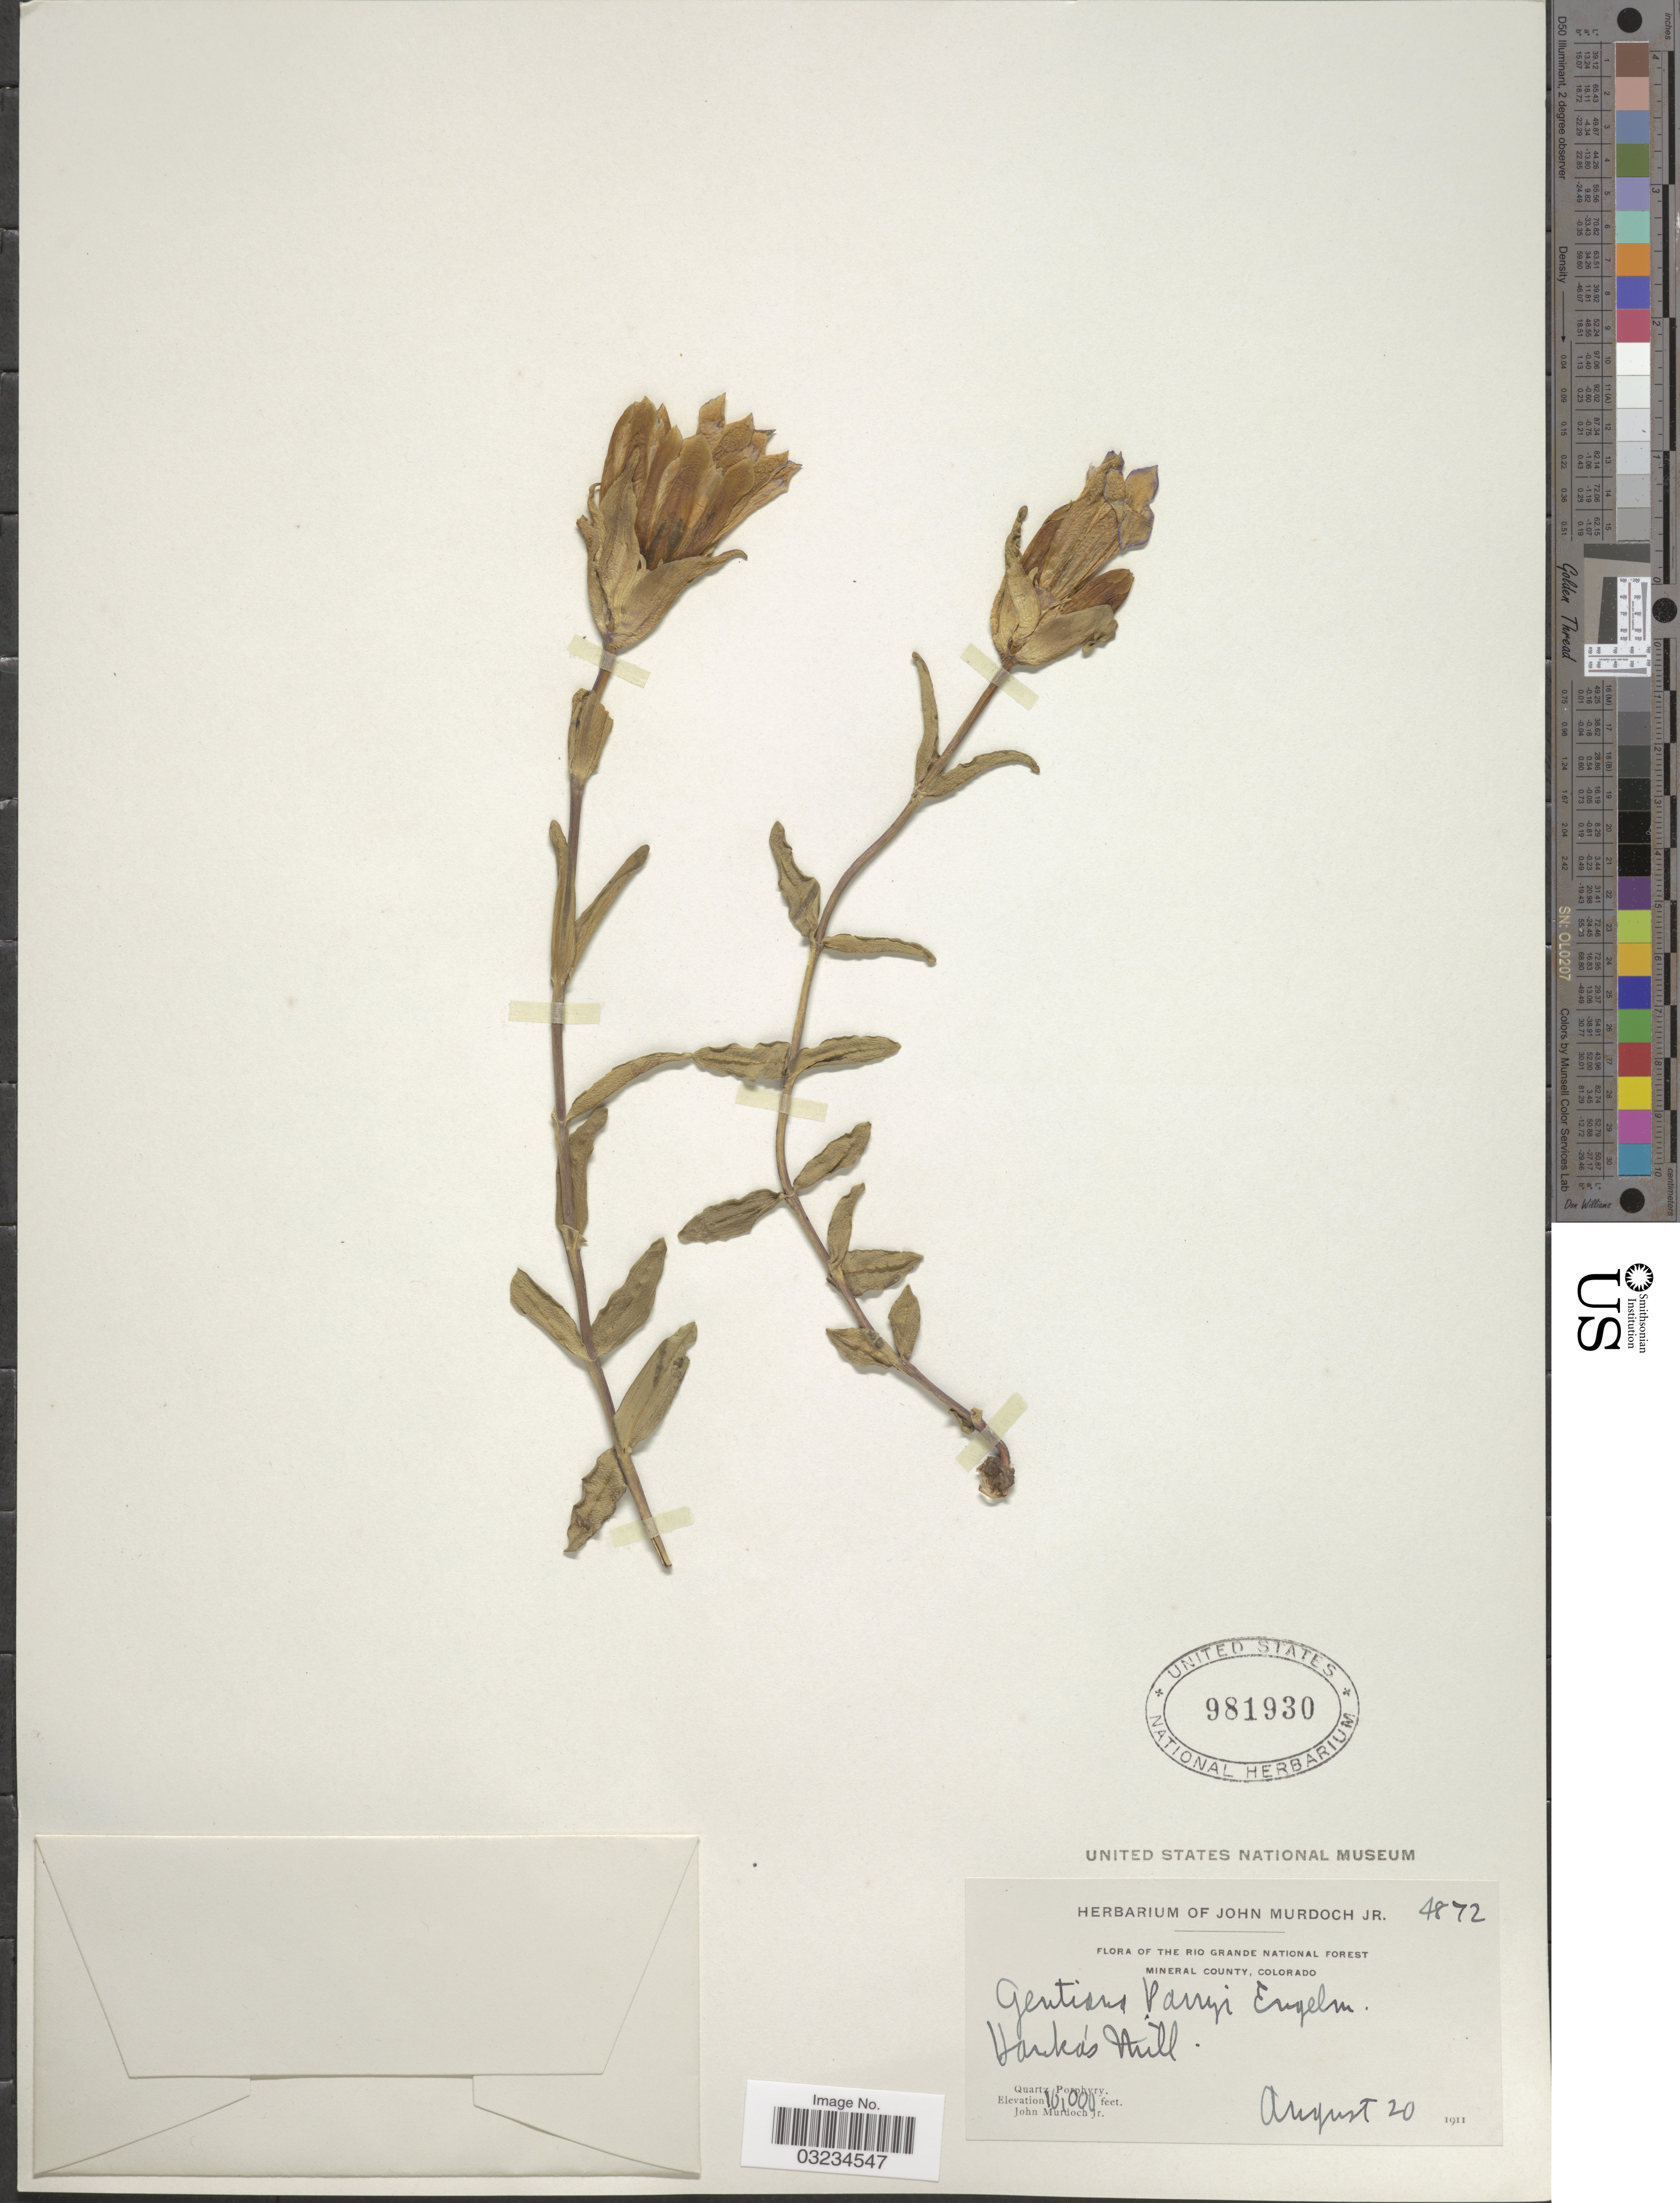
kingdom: Plantae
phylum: Tracheophyta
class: Magnoliopsida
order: Gentianales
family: Gentianaceae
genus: Gentiana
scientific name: Gentiana parryi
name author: Engelm.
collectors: J. Murdoch Jr.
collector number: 4872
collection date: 1911-08-20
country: United States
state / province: Colorado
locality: The Rio Grande National Forest. Mineral County. Hank's Mill.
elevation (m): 3048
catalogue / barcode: US 981930